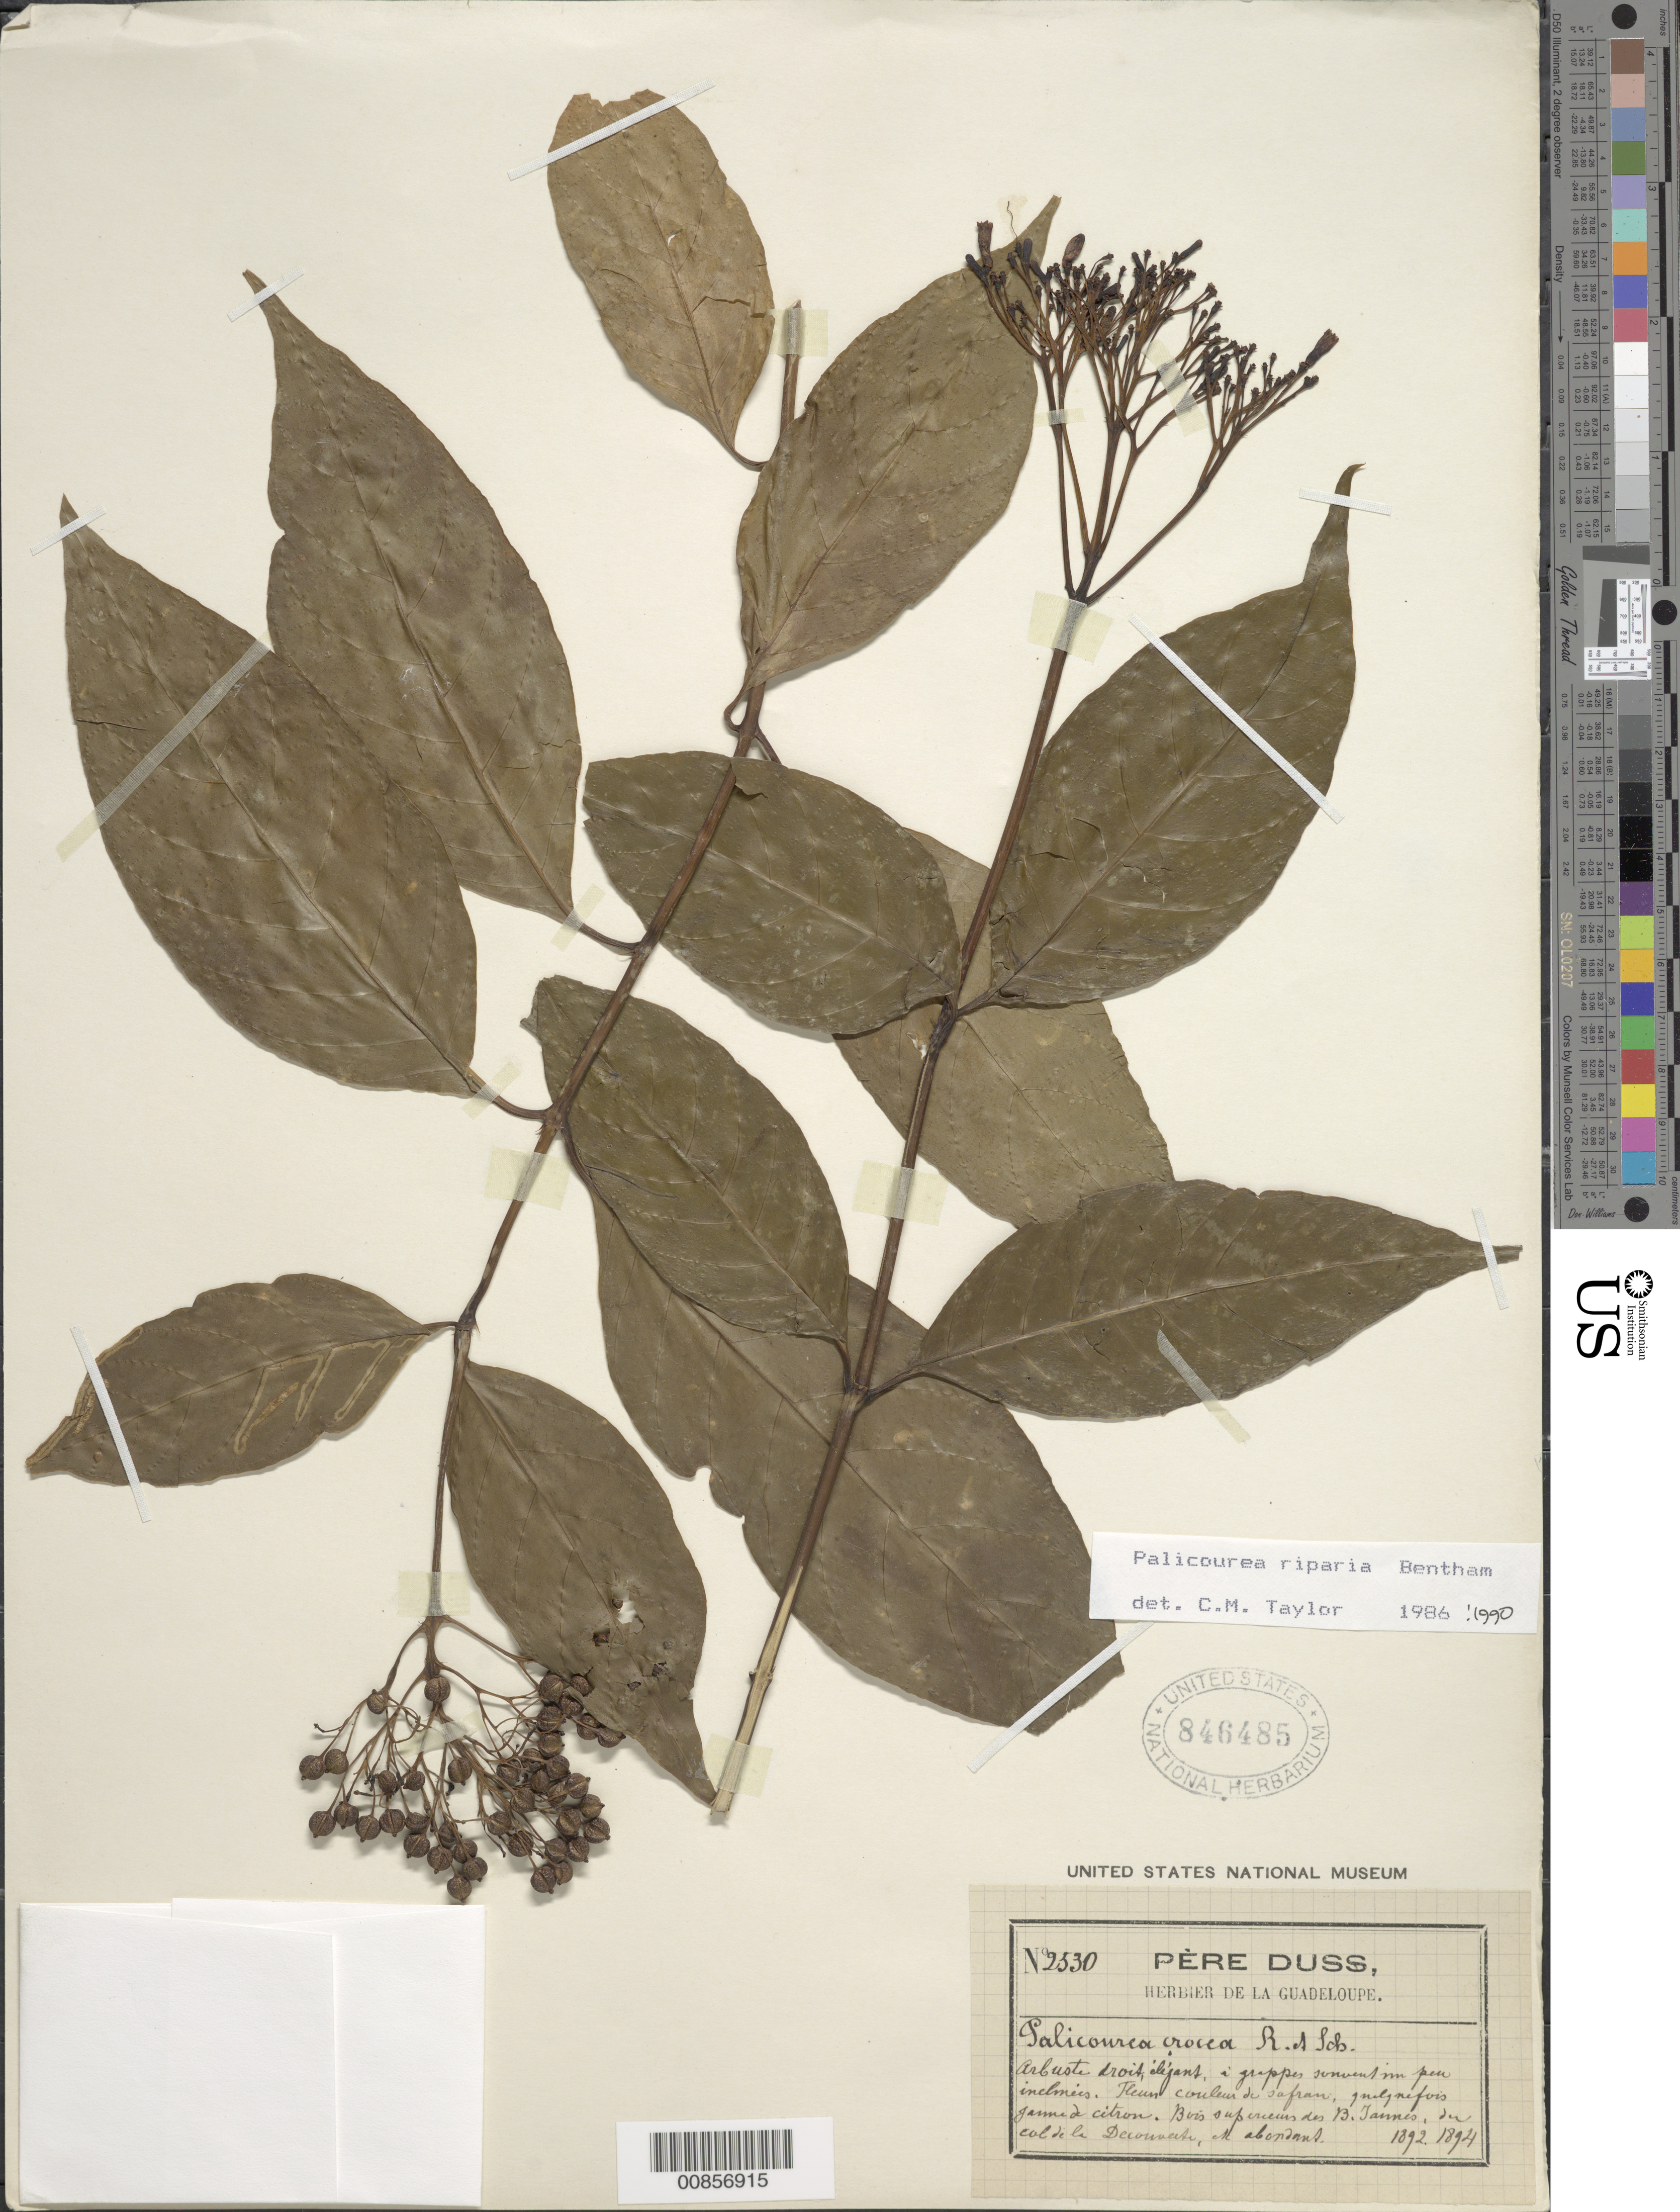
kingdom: Plantae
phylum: Tracheophyta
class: Magnoliopsida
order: Gentianales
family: Rubiaceae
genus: Palicourea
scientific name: Palicourea croceoides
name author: Desv. ex Ham.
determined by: Taylor, Charlotte M.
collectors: Père Duss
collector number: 2530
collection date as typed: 1892 and -- --- 1894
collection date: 1892,1894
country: Guadeloupe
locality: Des B. Tannes, -n col de la Dcouverte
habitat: Bois superieurs (?)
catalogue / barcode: US 846485